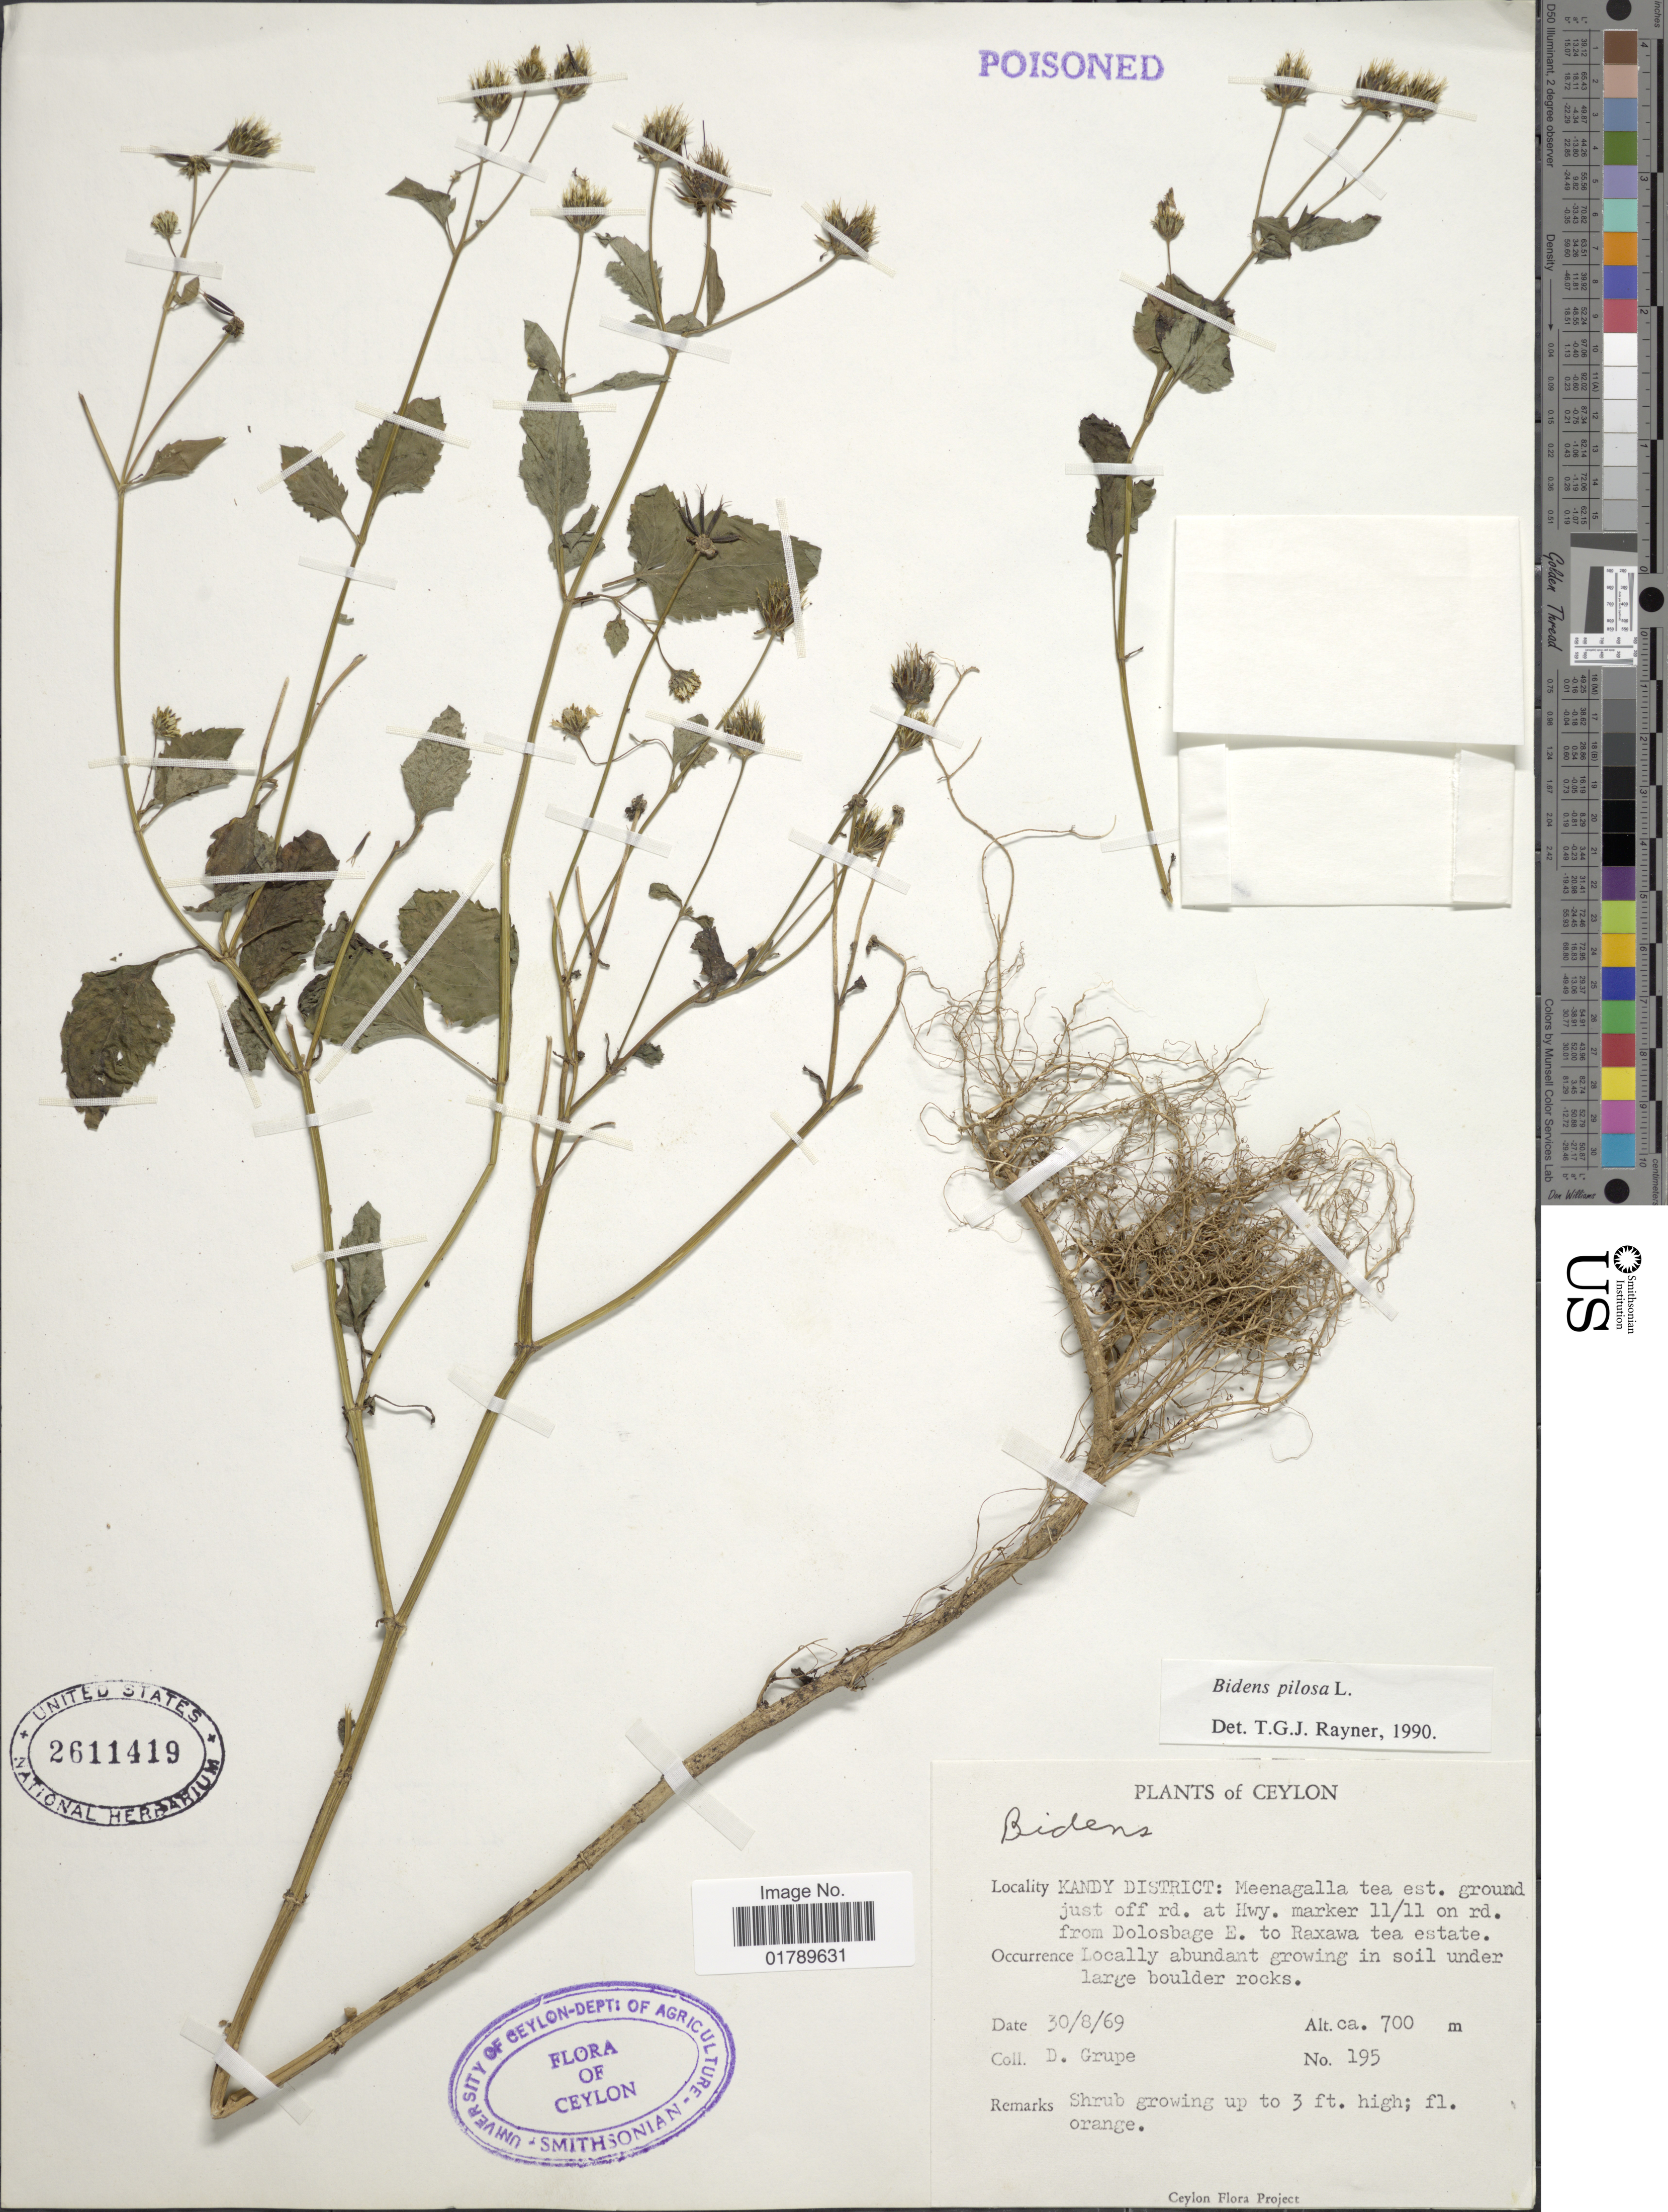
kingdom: Plantae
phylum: Tracheophyta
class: Magnoliopsida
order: Asterales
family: Asteraceae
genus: Bidens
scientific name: Bidens pilosa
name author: L.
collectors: D. Grupe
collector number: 195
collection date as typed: Transcribed d/m/y: 30/8/69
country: Sri Lanka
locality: Ceylon. Kandy District: Meenagalla teas est. ground just off rd. at Hwy. marker 11/11 on rd. from Dolosbage E. to Raxawa tea estate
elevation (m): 700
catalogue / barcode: US 2611419